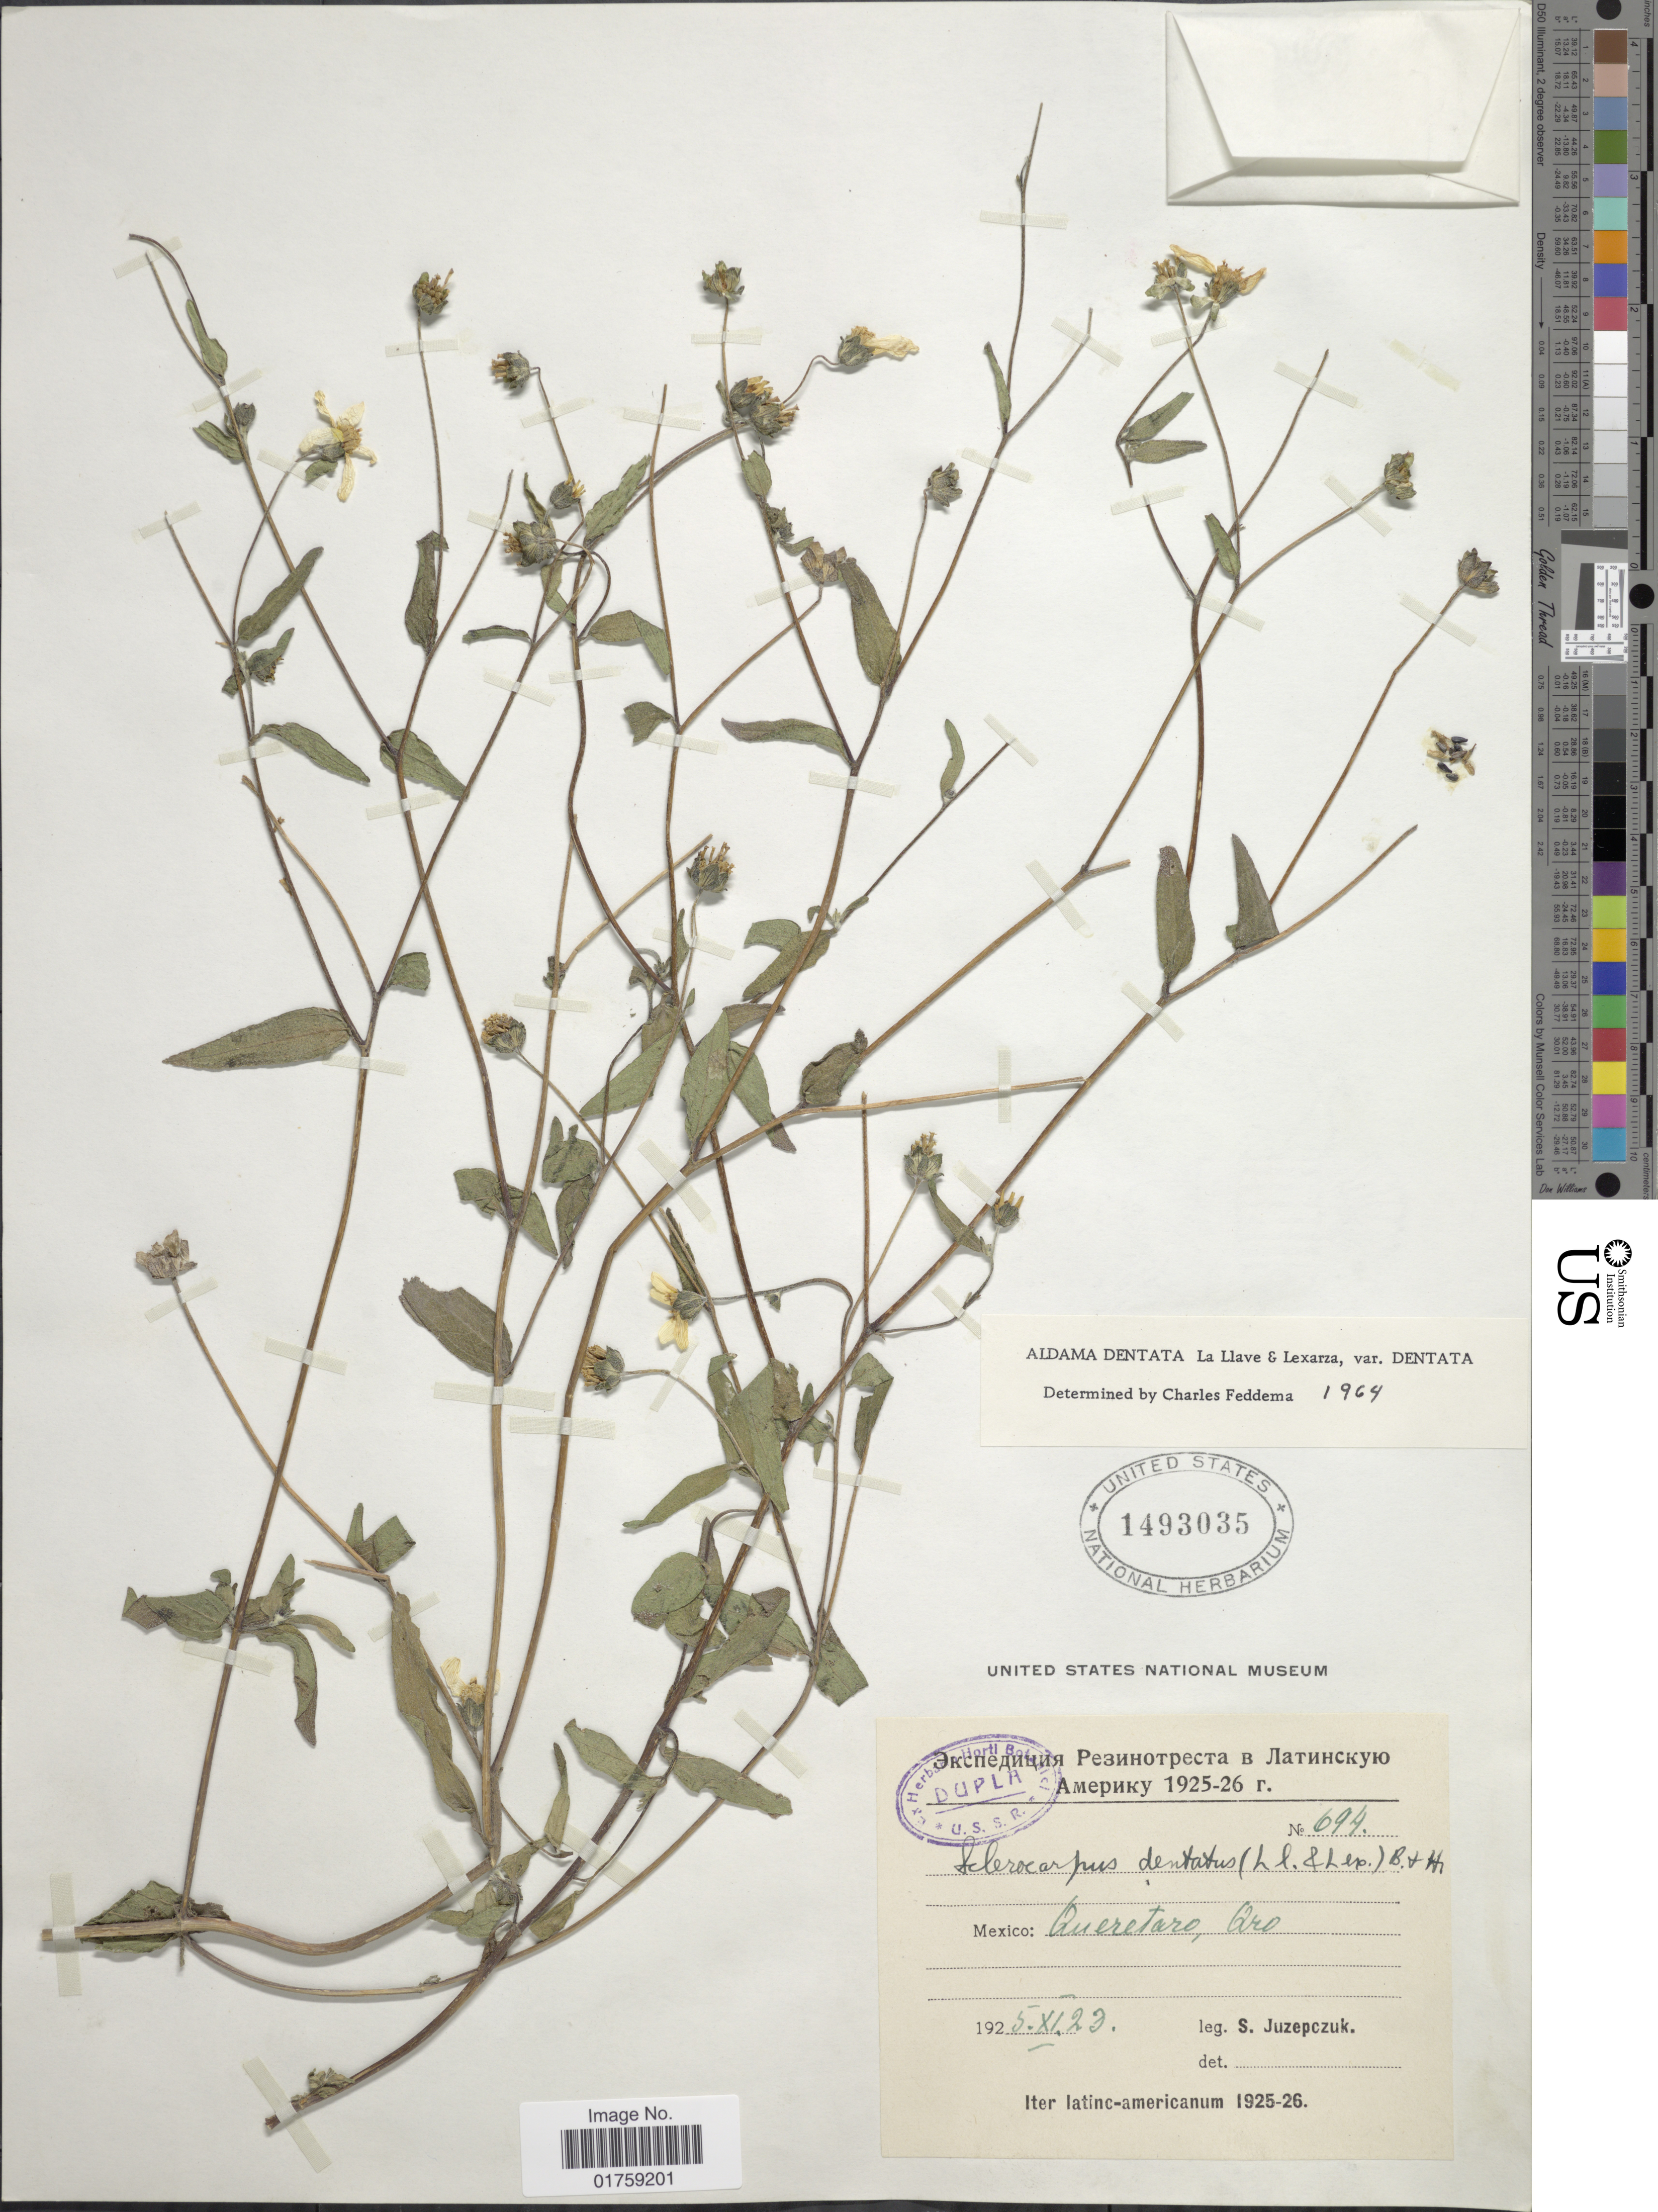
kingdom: Plantae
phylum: Tracheophyta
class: Magnoliopsida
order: Asterales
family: Asteraceae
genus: Sclerocarpus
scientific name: Sclerocarpus dentatus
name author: (La Llave) Benth. & Hook. f. ex Hemsl.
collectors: S. V. Juzepczuk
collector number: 694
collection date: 1925-11-23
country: Mexico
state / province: Querétaro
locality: Querétaro, Oro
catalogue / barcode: US 1493035